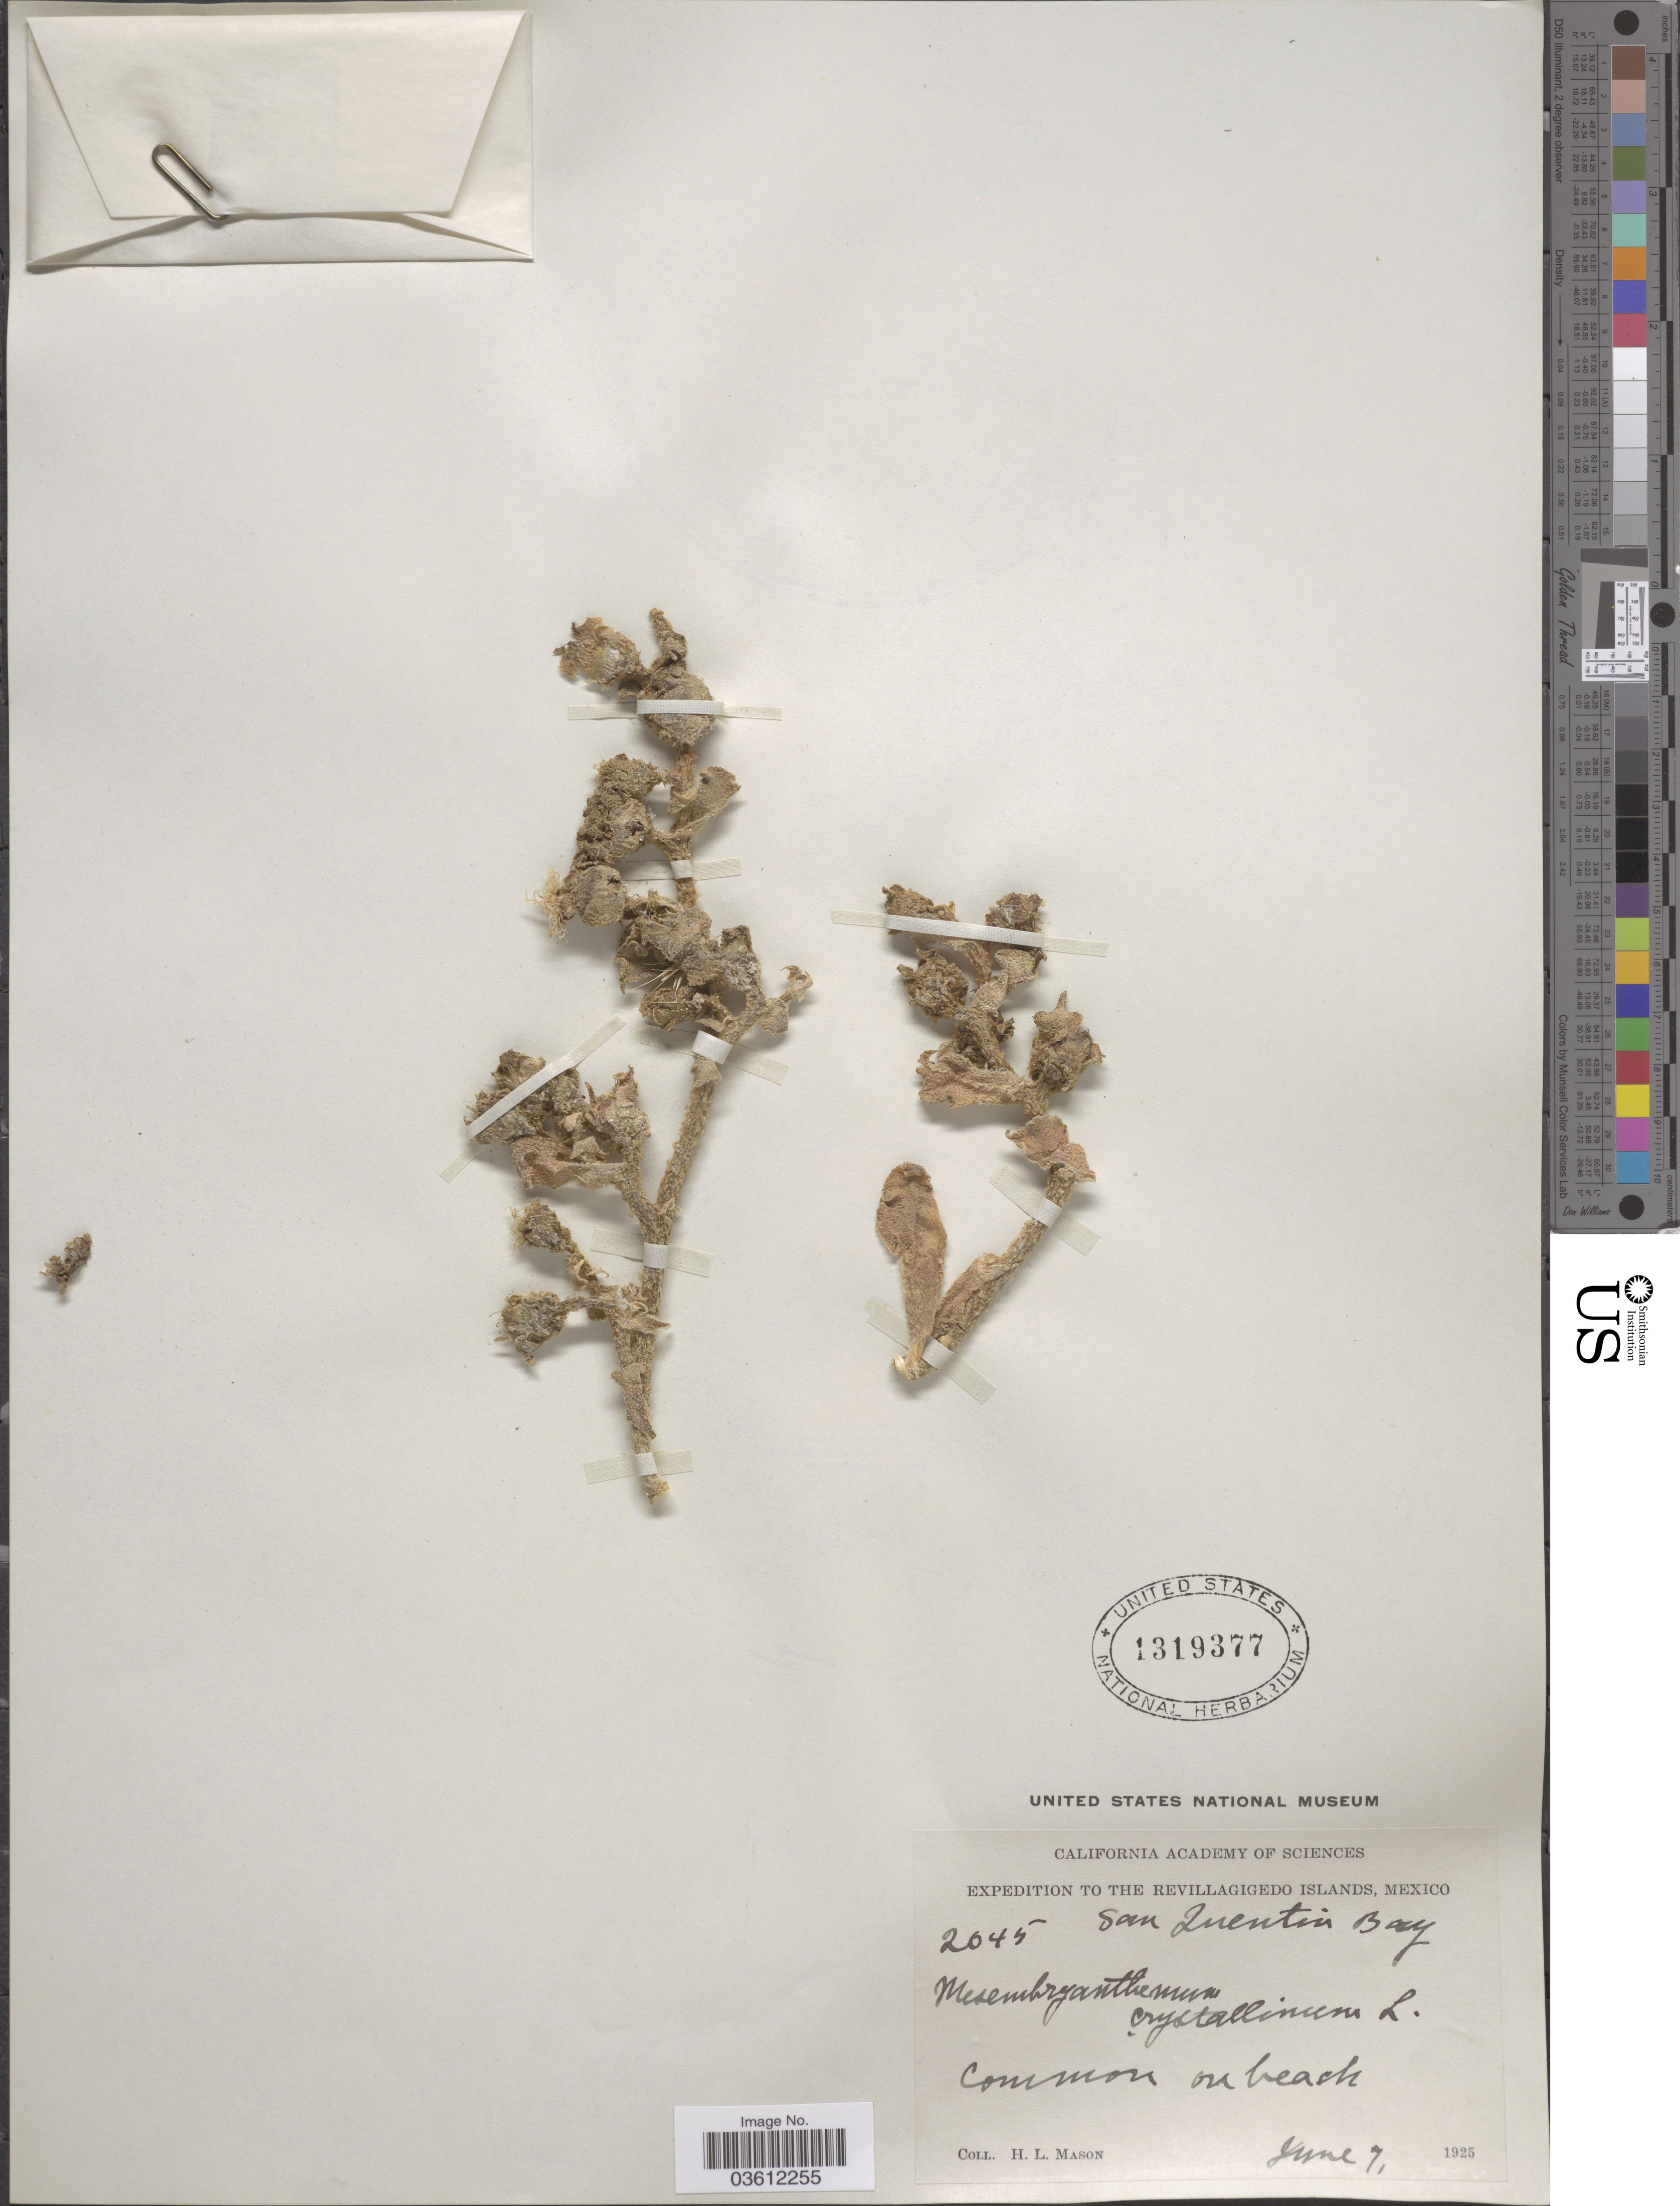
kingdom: Plantae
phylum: Tracheophyta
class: Magnoliopsida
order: Caryophyllales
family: Aizoaceae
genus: Mesembryanthemum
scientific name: Mesembryanthemum crystallinum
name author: L.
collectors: H. L. Mason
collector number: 2045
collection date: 1925-06-07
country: Mexico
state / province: Colima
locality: The Revillagigedo Islands. San Quentin Bay.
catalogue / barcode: US 1319377